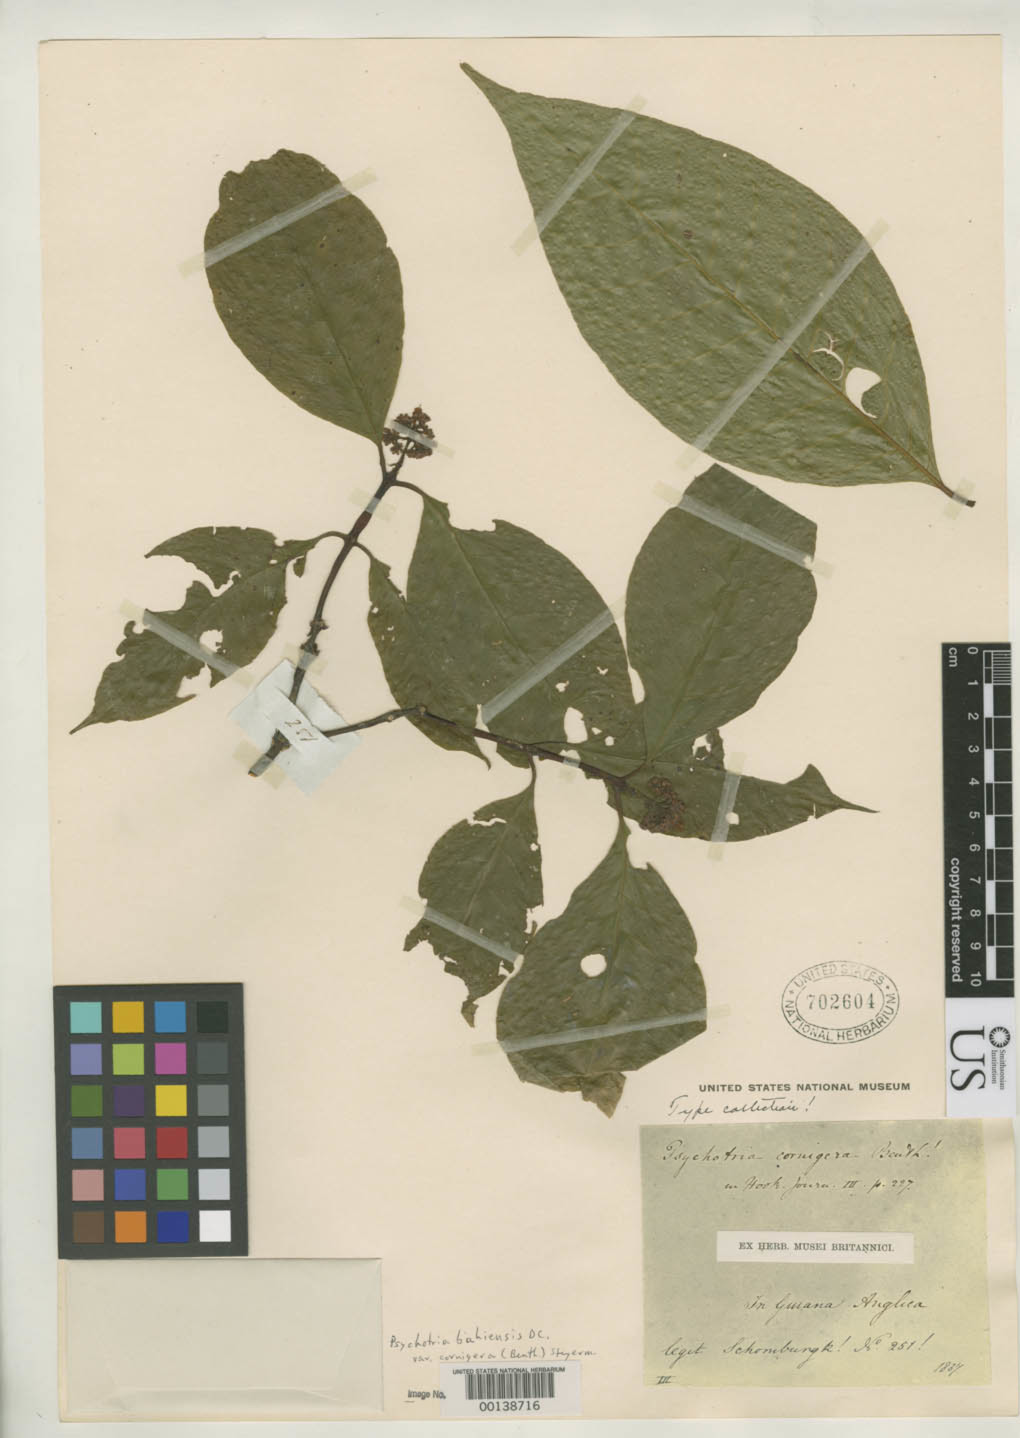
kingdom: Plantae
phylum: Tracheophyta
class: Magnoliopsida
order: Gentianales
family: Rubiaceae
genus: Psychotria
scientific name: Psychotria cornigera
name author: Benth.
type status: Isotype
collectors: M. R. Schomburgk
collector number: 251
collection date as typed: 1837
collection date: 1837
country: Guyana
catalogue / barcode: US 702604